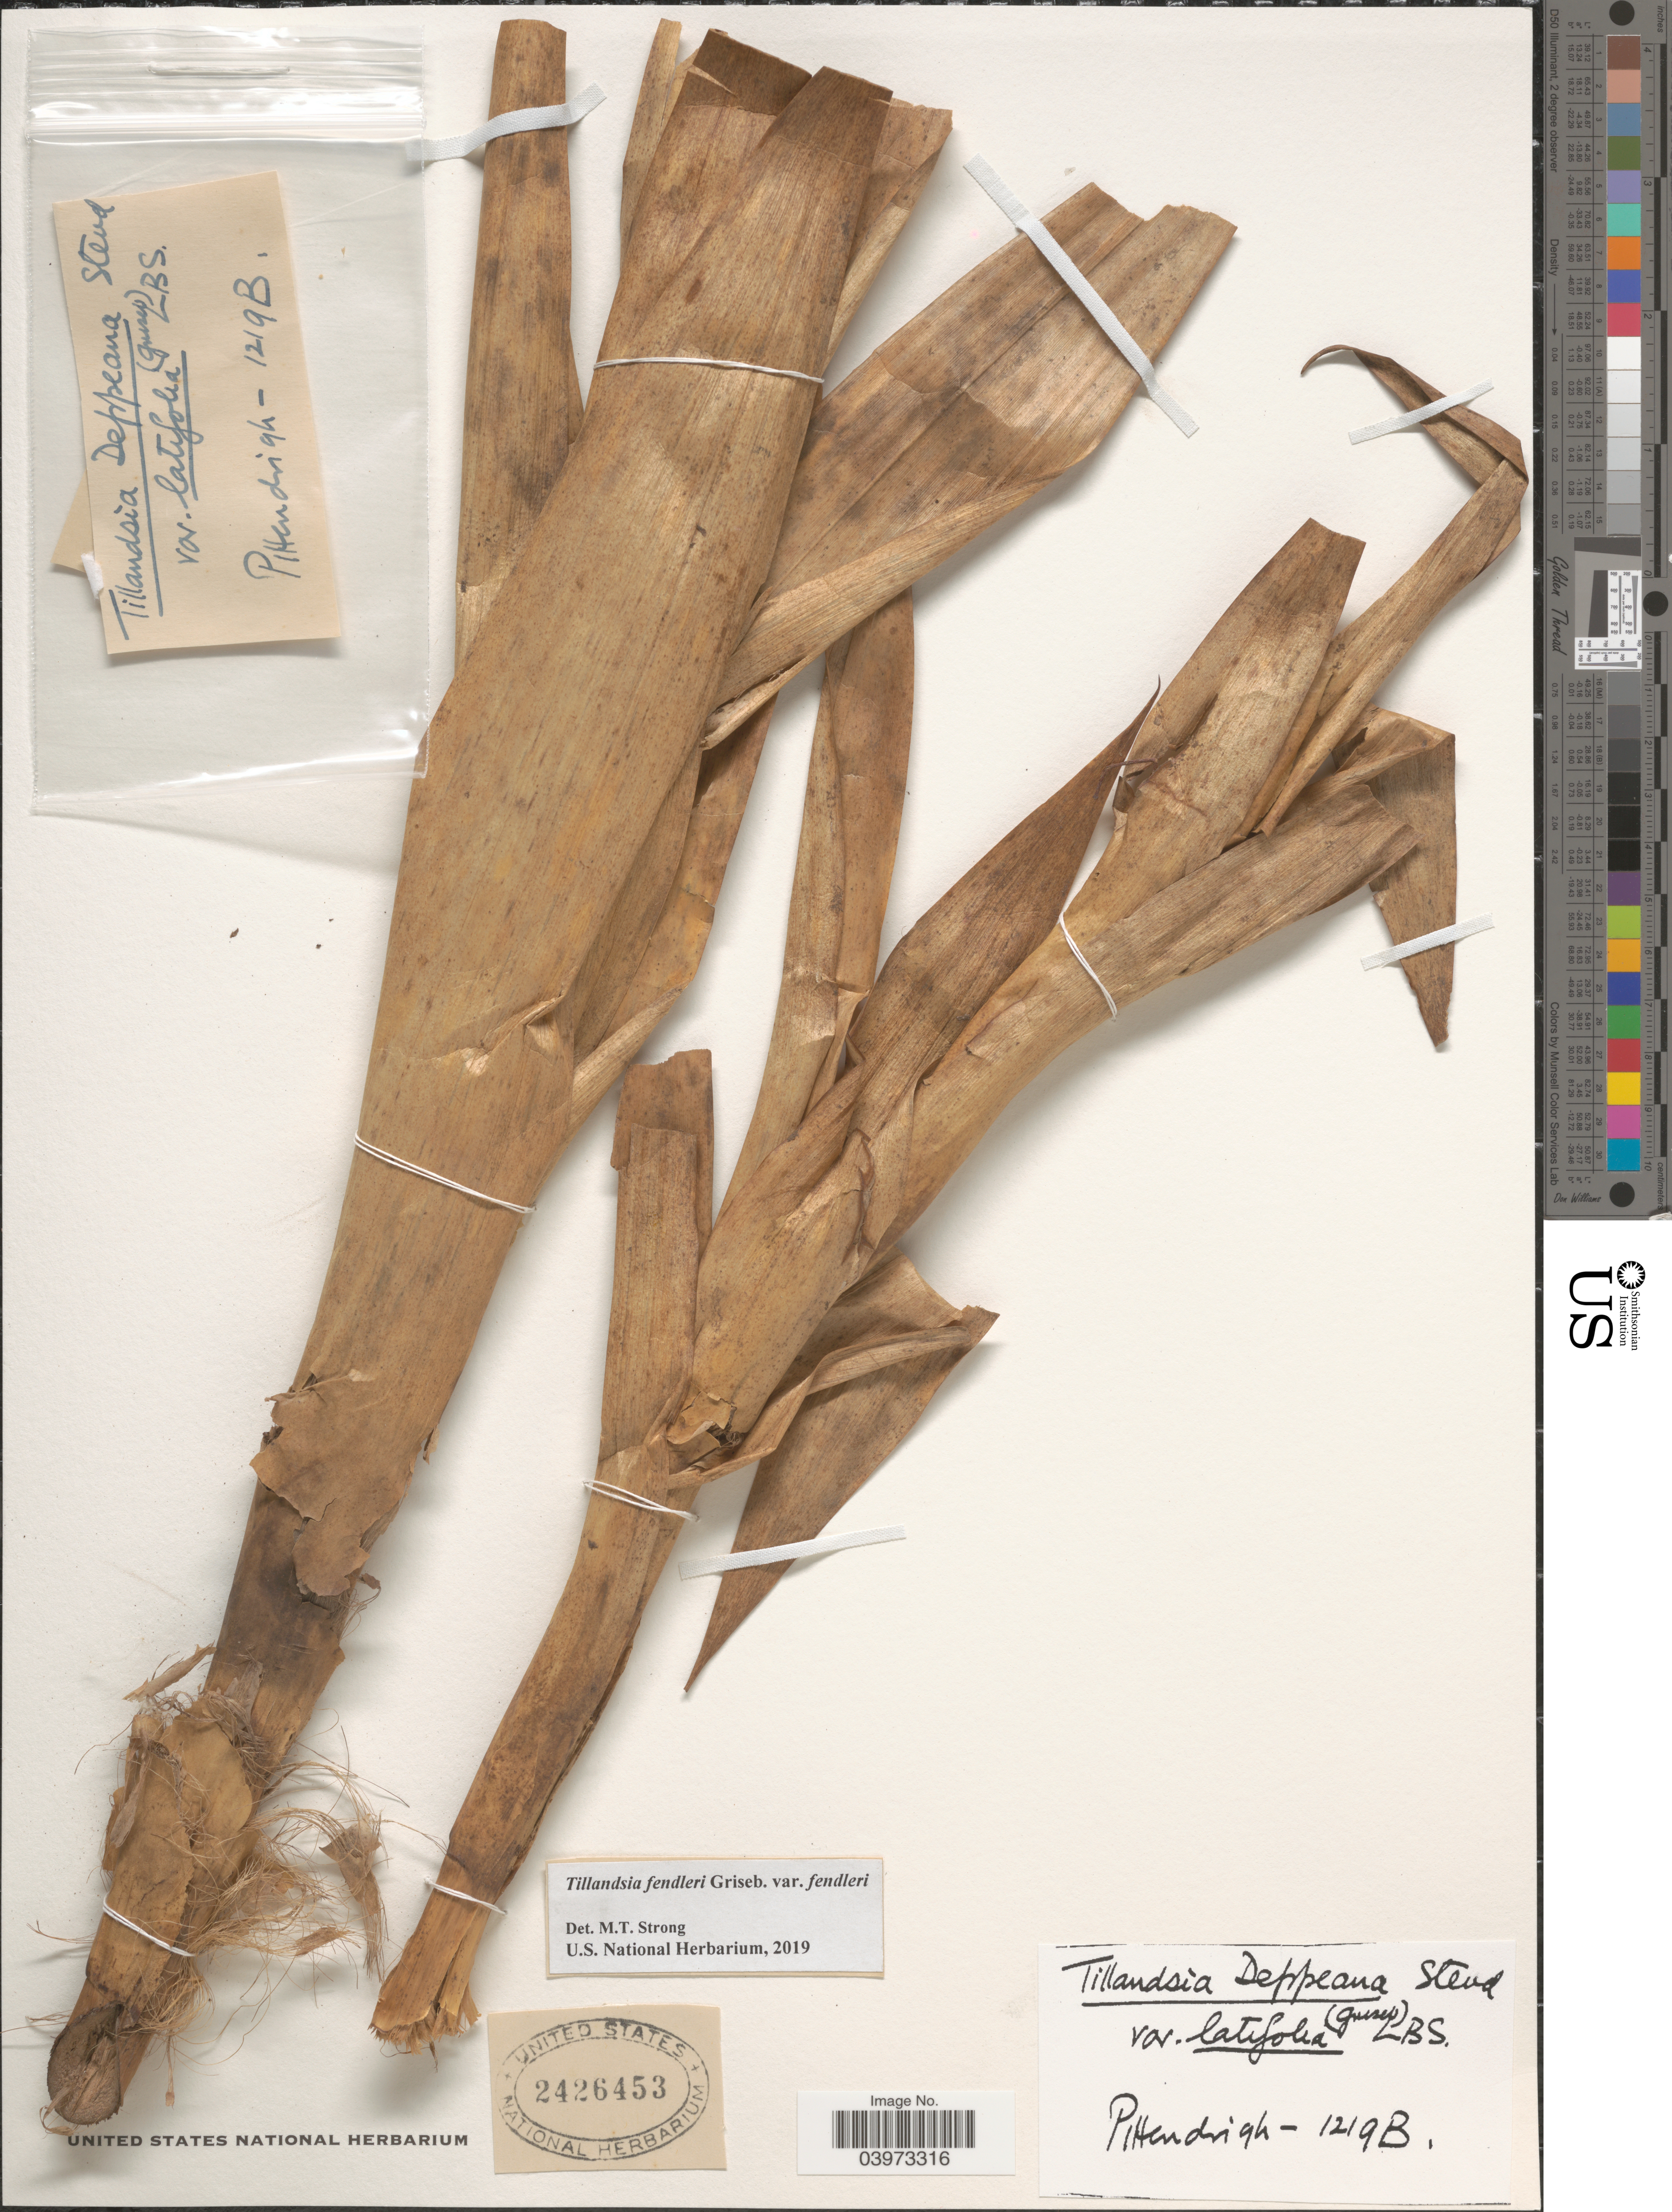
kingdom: Plantae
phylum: Tracheophyta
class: Liliopsida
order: Poales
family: Bromeliaceae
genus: Tillandsia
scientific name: Tillandsia fendleri var. fendleri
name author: Griseb.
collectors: Pittendrigh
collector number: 1219B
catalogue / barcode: US 2426453